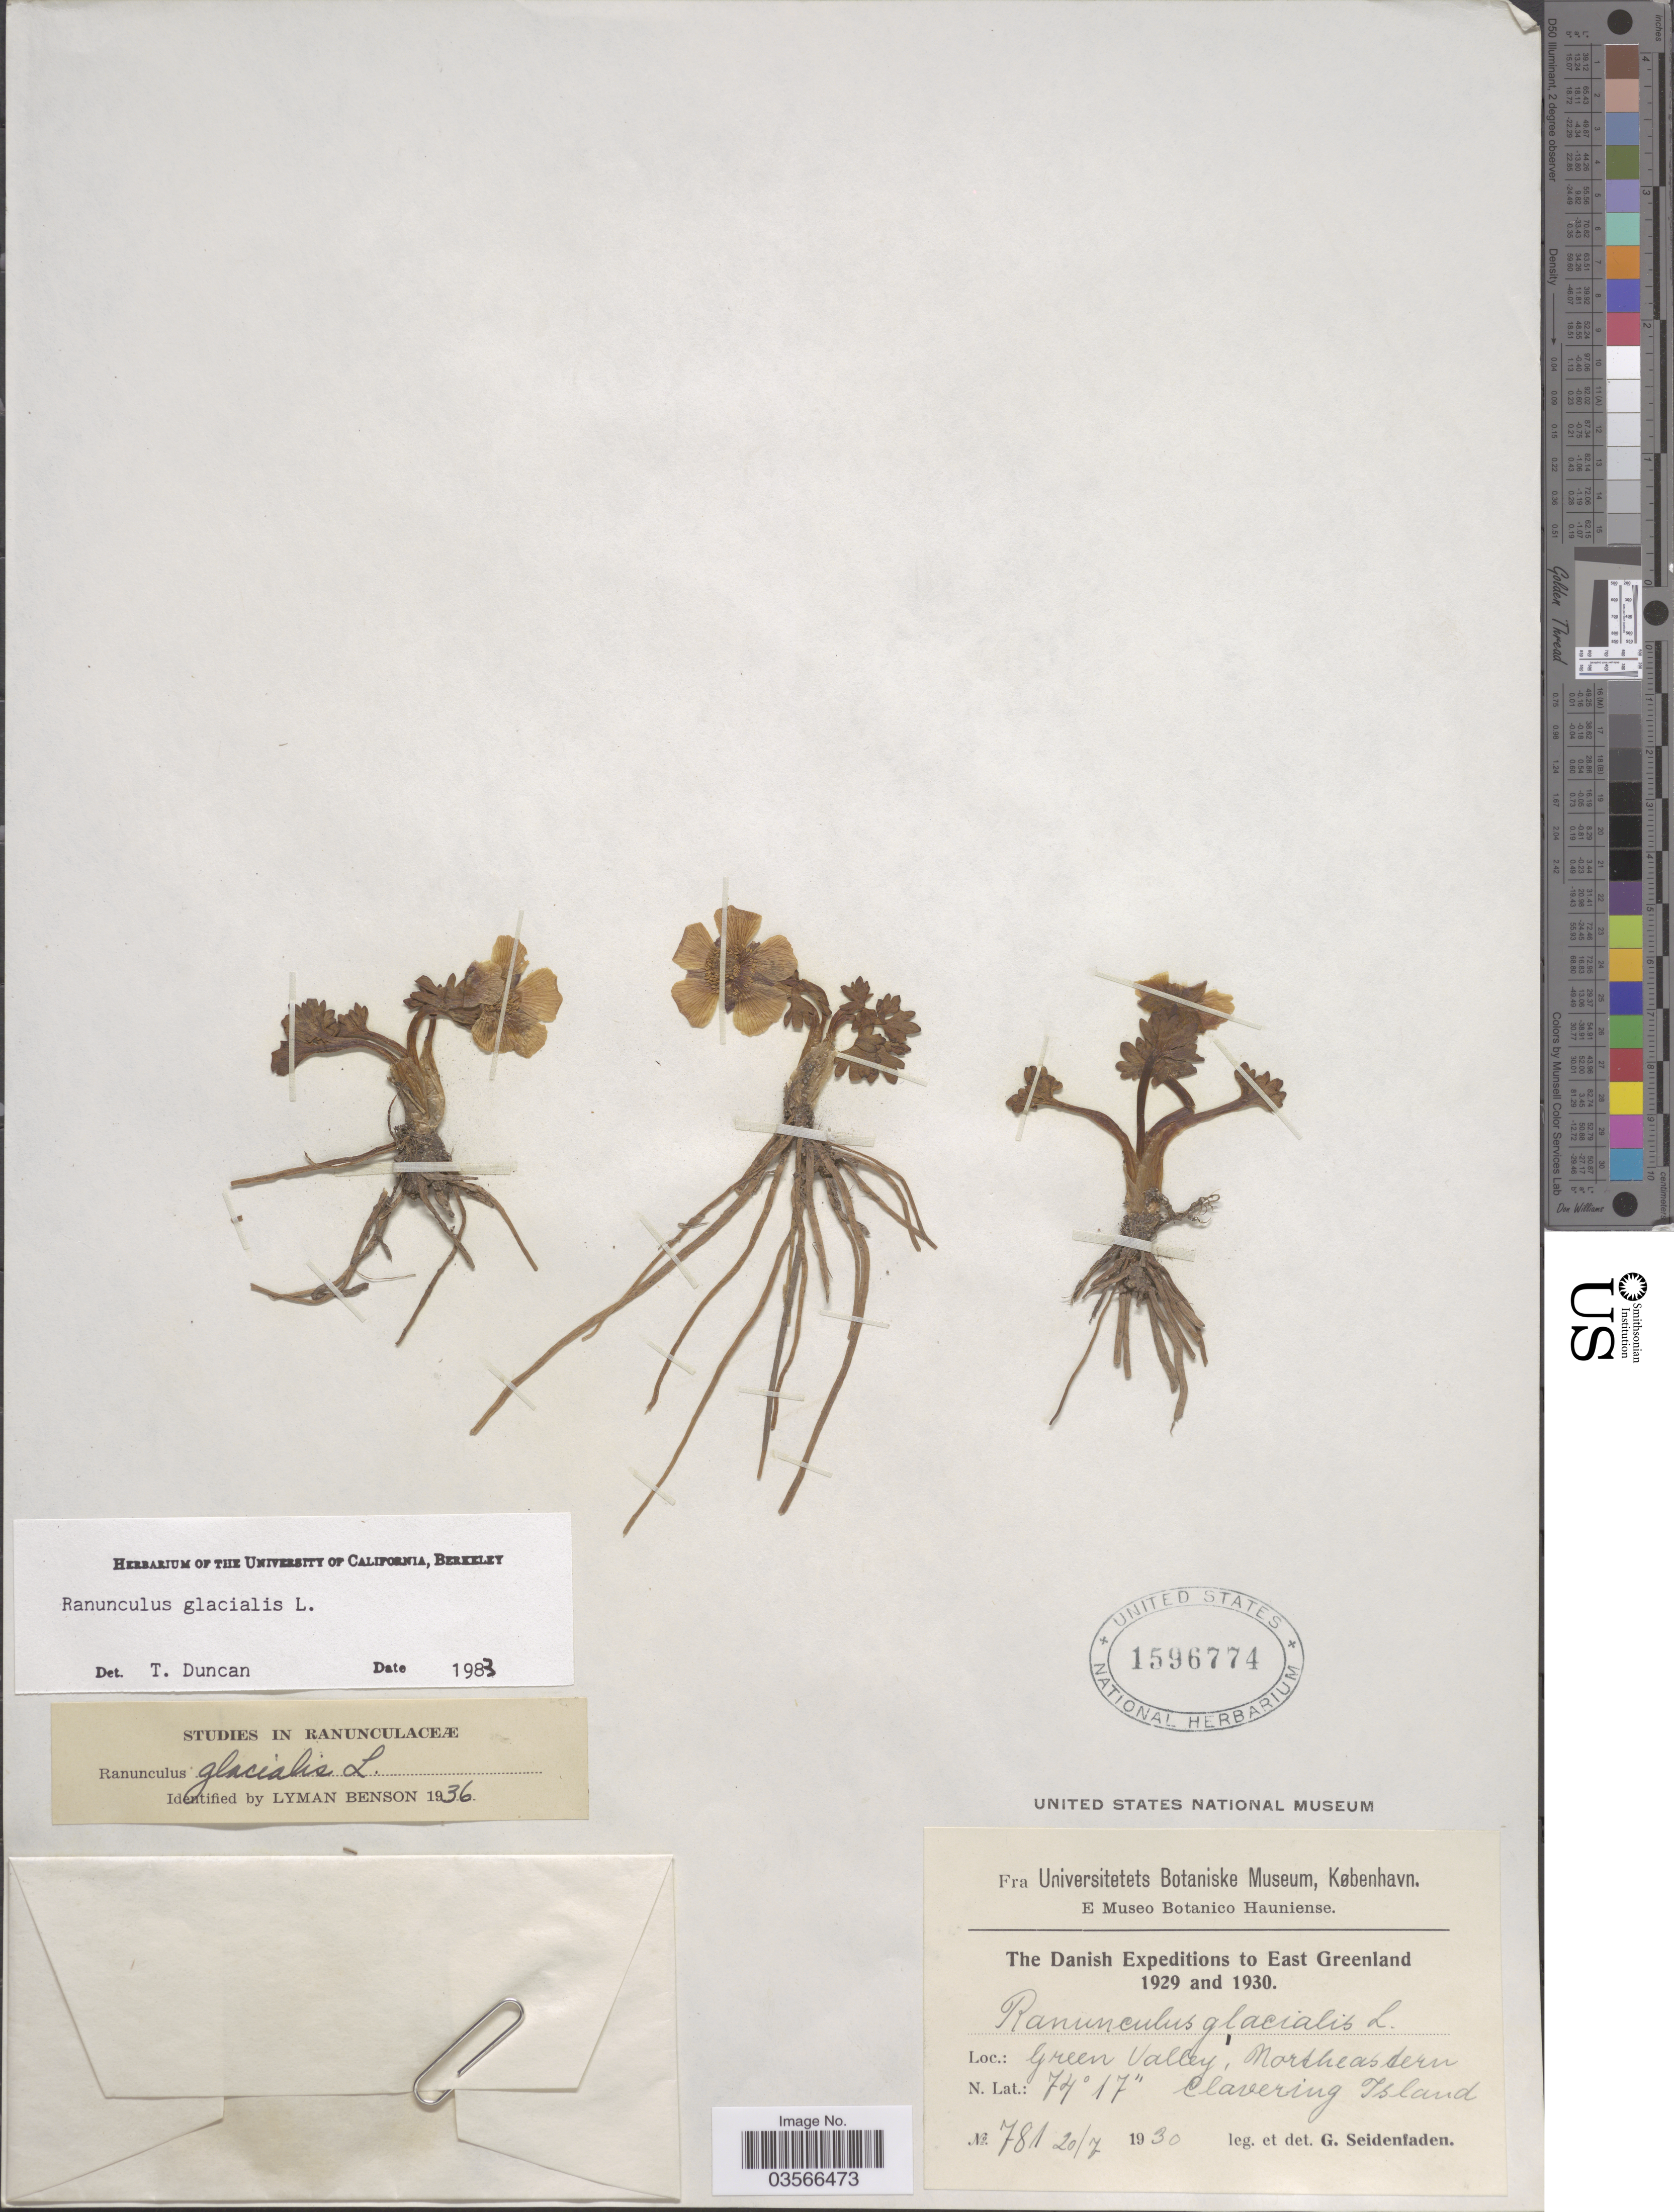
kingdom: Plantae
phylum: Tracheophyta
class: Magnoliopsida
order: Ranunculales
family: Ranunculaceae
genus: Ranunculus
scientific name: Ranunculus glacialis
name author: L.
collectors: G. Seidenfaden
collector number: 781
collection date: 1930-07-20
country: Greenland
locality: East Greenland. Green Valley, Northeastern, Clavering Island.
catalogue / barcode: US 1596774